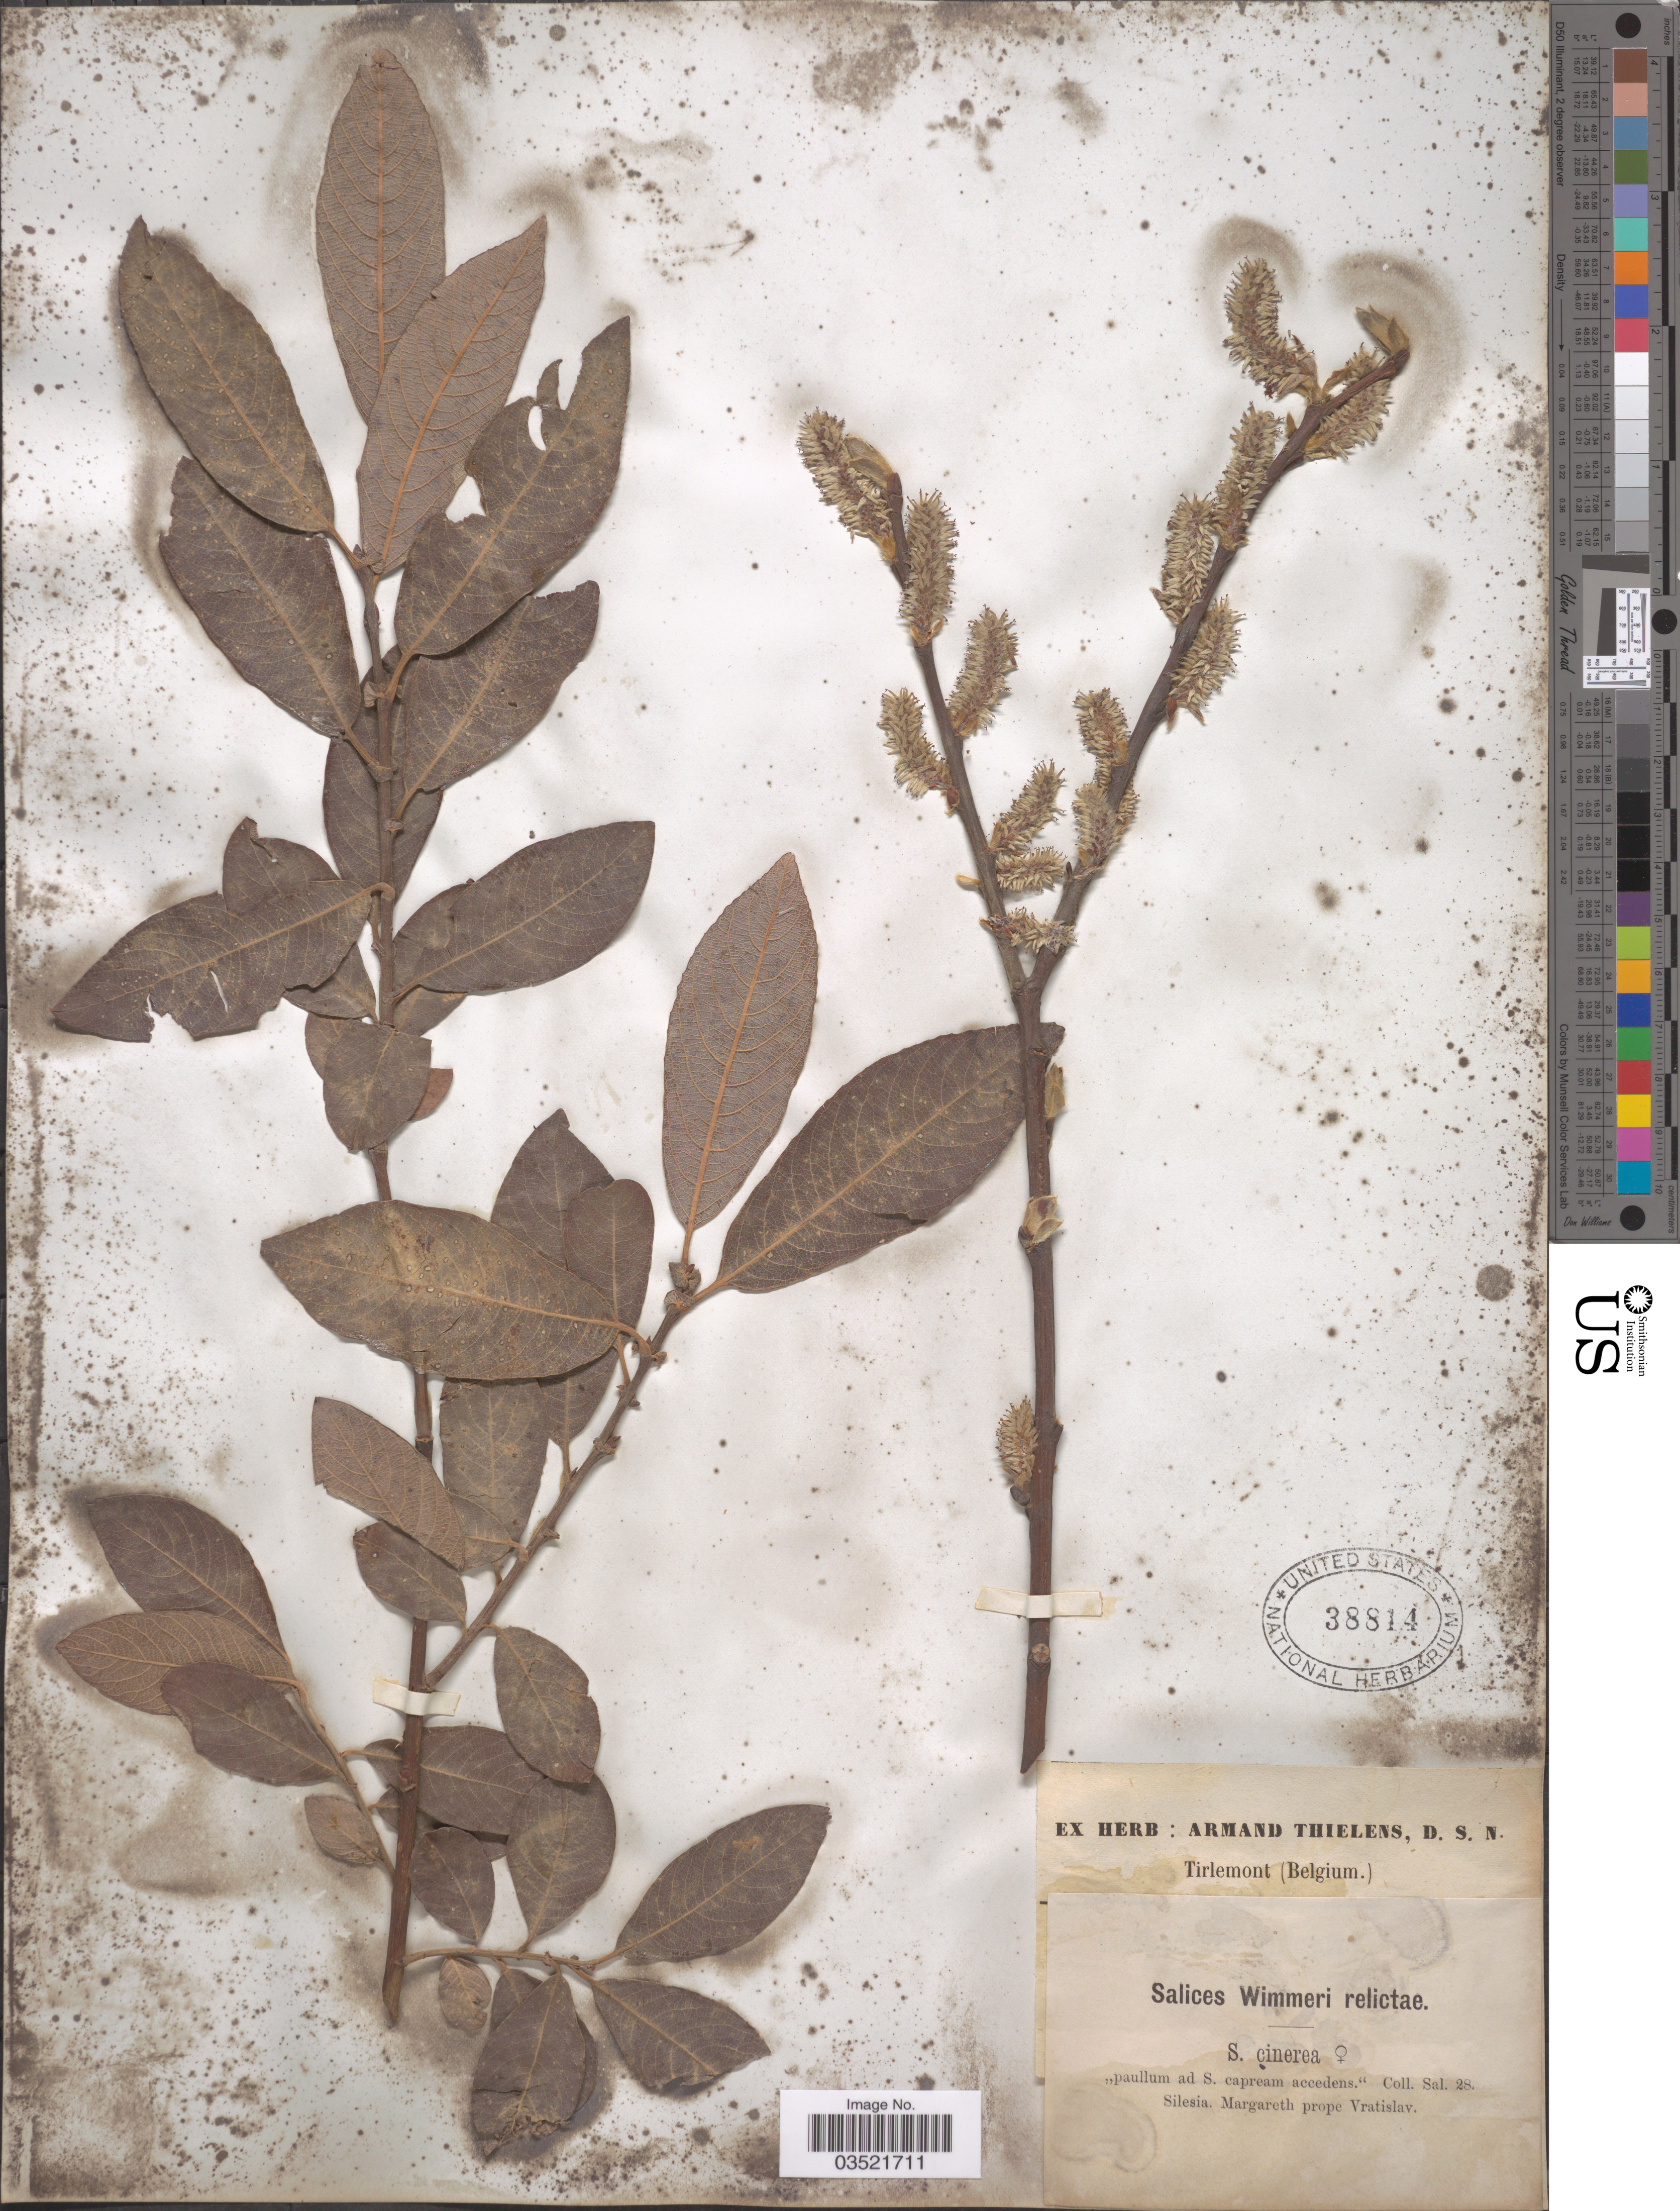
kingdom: Plantae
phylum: Tracheophyta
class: Magnoliopsida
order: Malpighiales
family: Salicaceae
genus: Salix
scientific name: Salix cinerea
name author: L.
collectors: ex herb. Armand Thielens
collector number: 28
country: Poland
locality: Silesia. Margareth prope Vratislav.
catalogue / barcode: US 38814